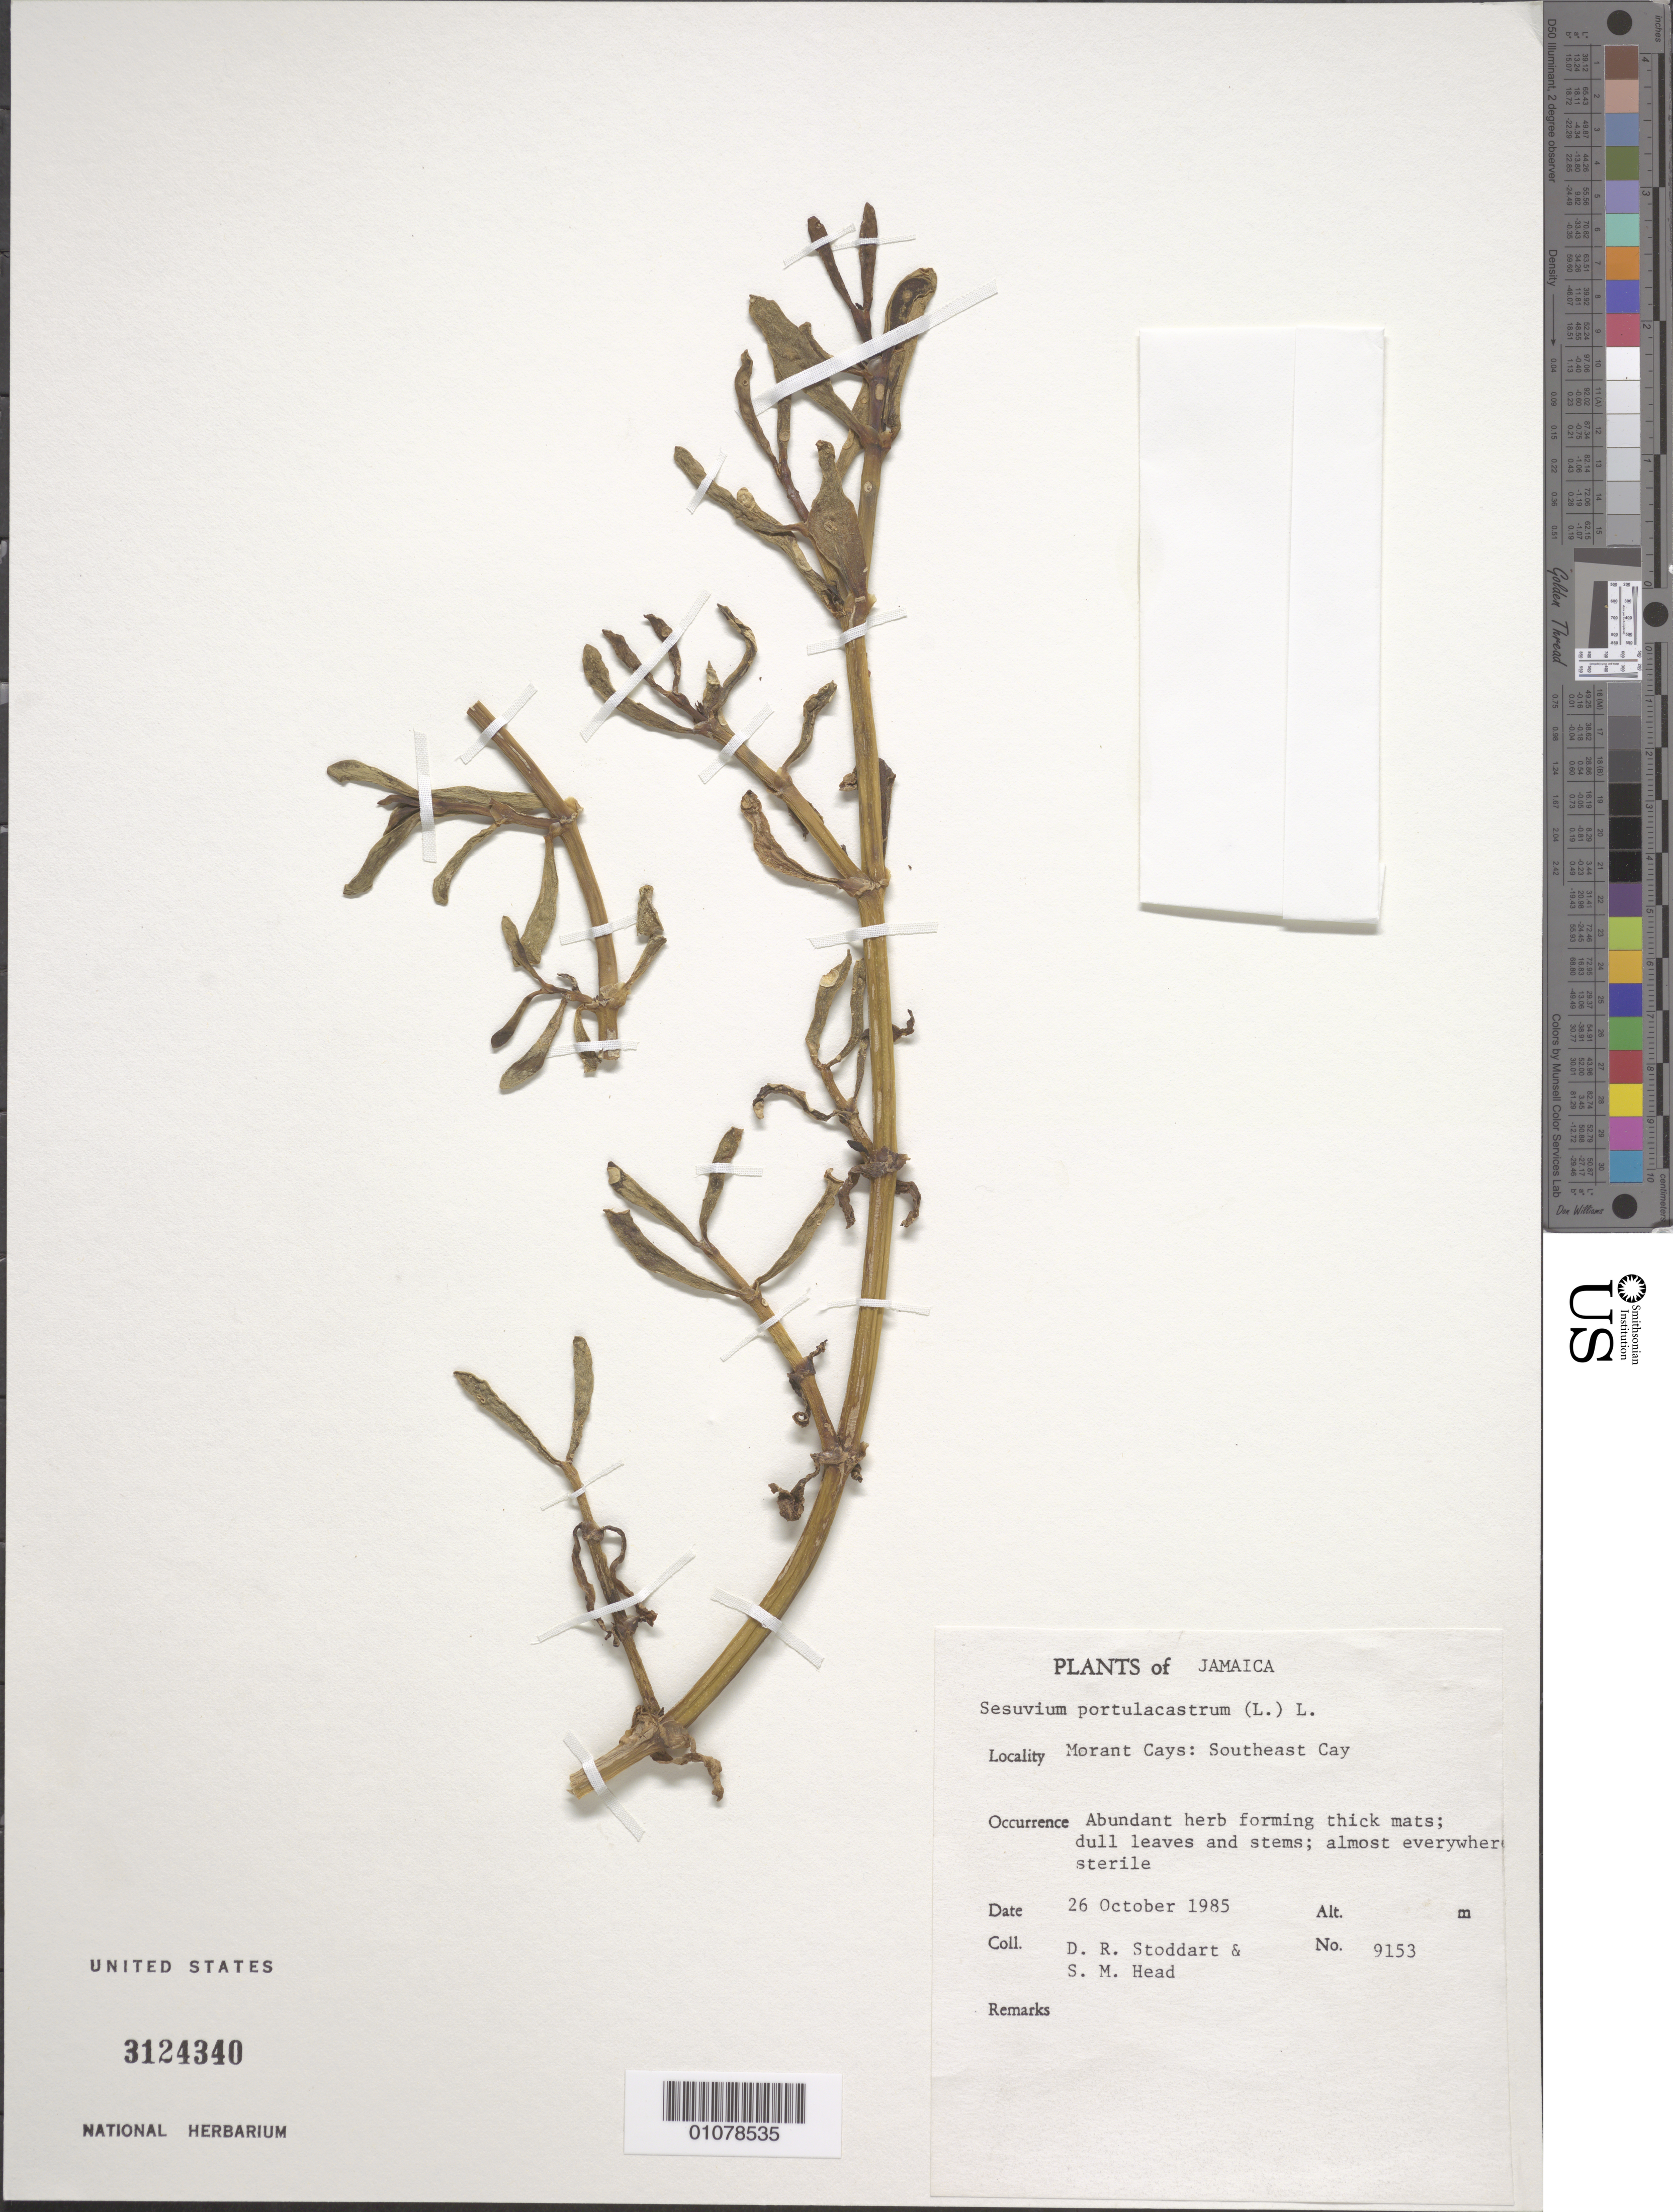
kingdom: Plantae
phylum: Tracheophyta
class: Magnoliopsida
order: Caryophyllales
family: Aizoaceae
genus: Sesuvium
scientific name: Sesuvium portulacastrum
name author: (L.) L.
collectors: D. R. Stoddart & S. Head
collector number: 9153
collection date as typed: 26 Oct 1985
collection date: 1985-10-26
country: Jamaica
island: Jamaica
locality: Morant Cays: Southeast Cay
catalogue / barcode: US 3124340